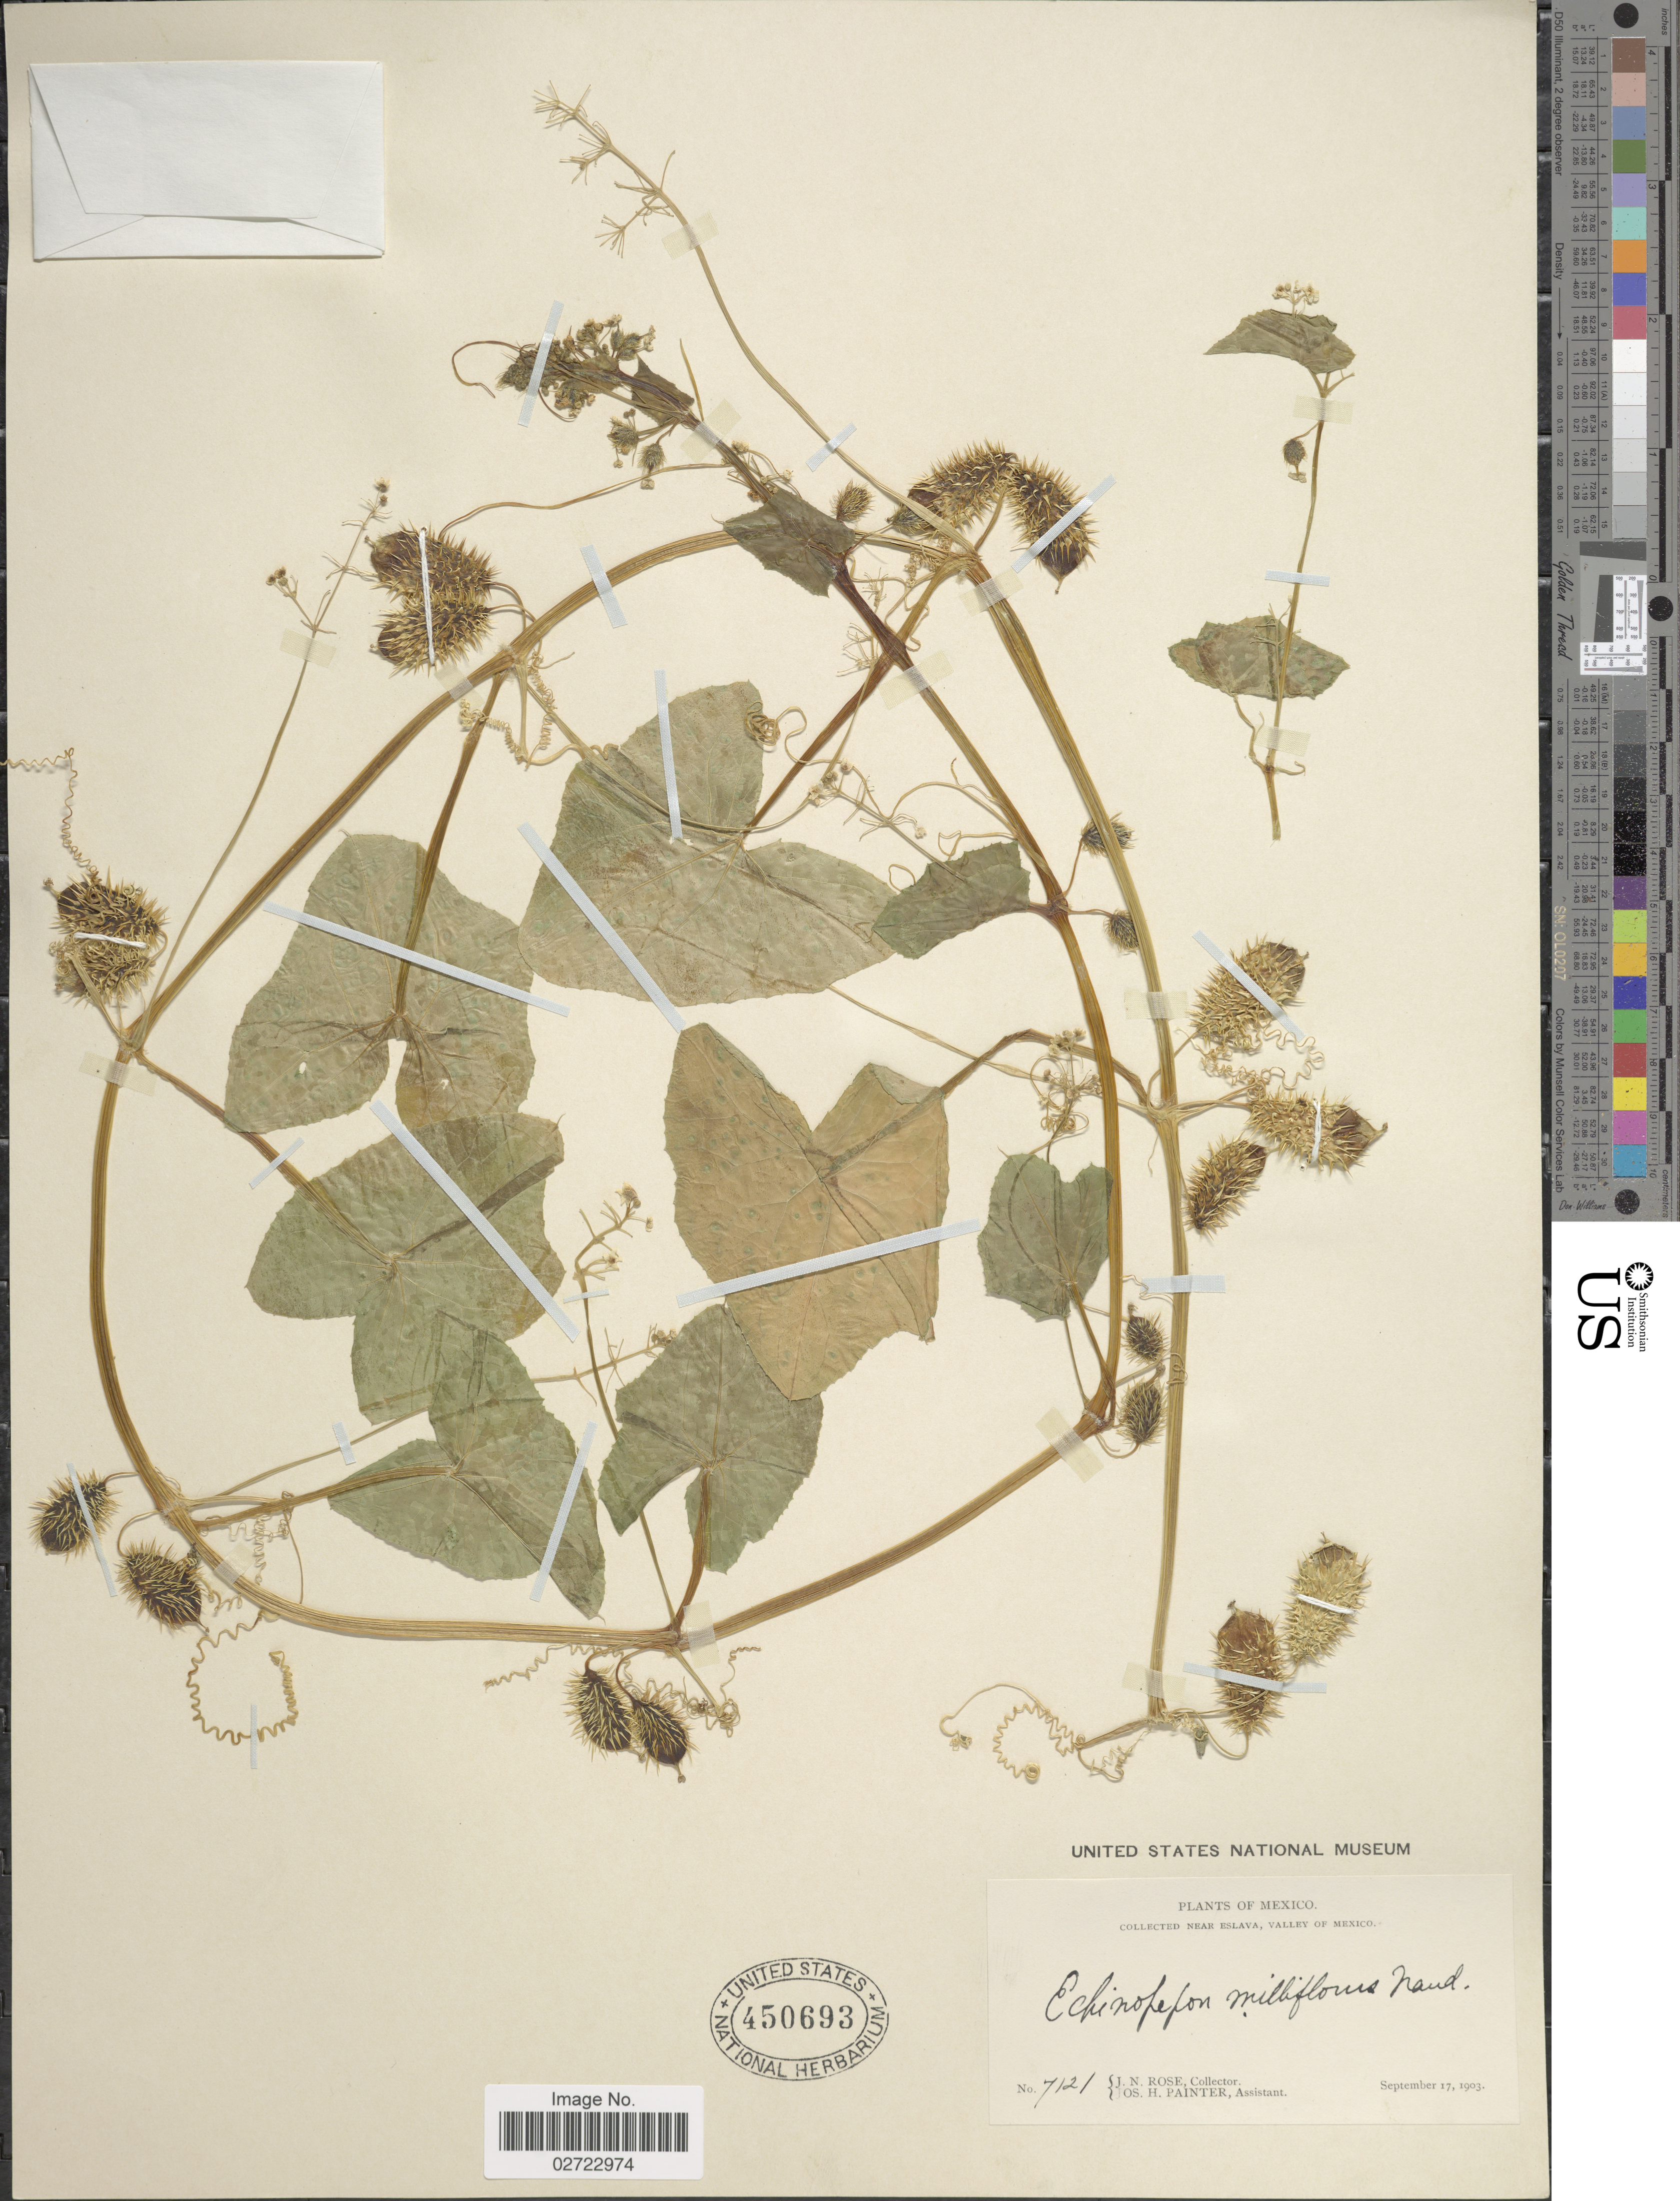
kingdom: Plantae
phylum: Tracheophyta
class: Magnoliopsida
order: Cucurbitales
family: Cucurbitaceae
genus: Echinopepon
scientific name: Echinopepon milleflorus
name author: Naudin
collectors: J. N. Rose & J. H. Painter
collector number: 7121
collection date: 1903-09-17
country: Mexico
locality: Near Eslava, Valley of Mexico.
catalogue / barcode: US 450693